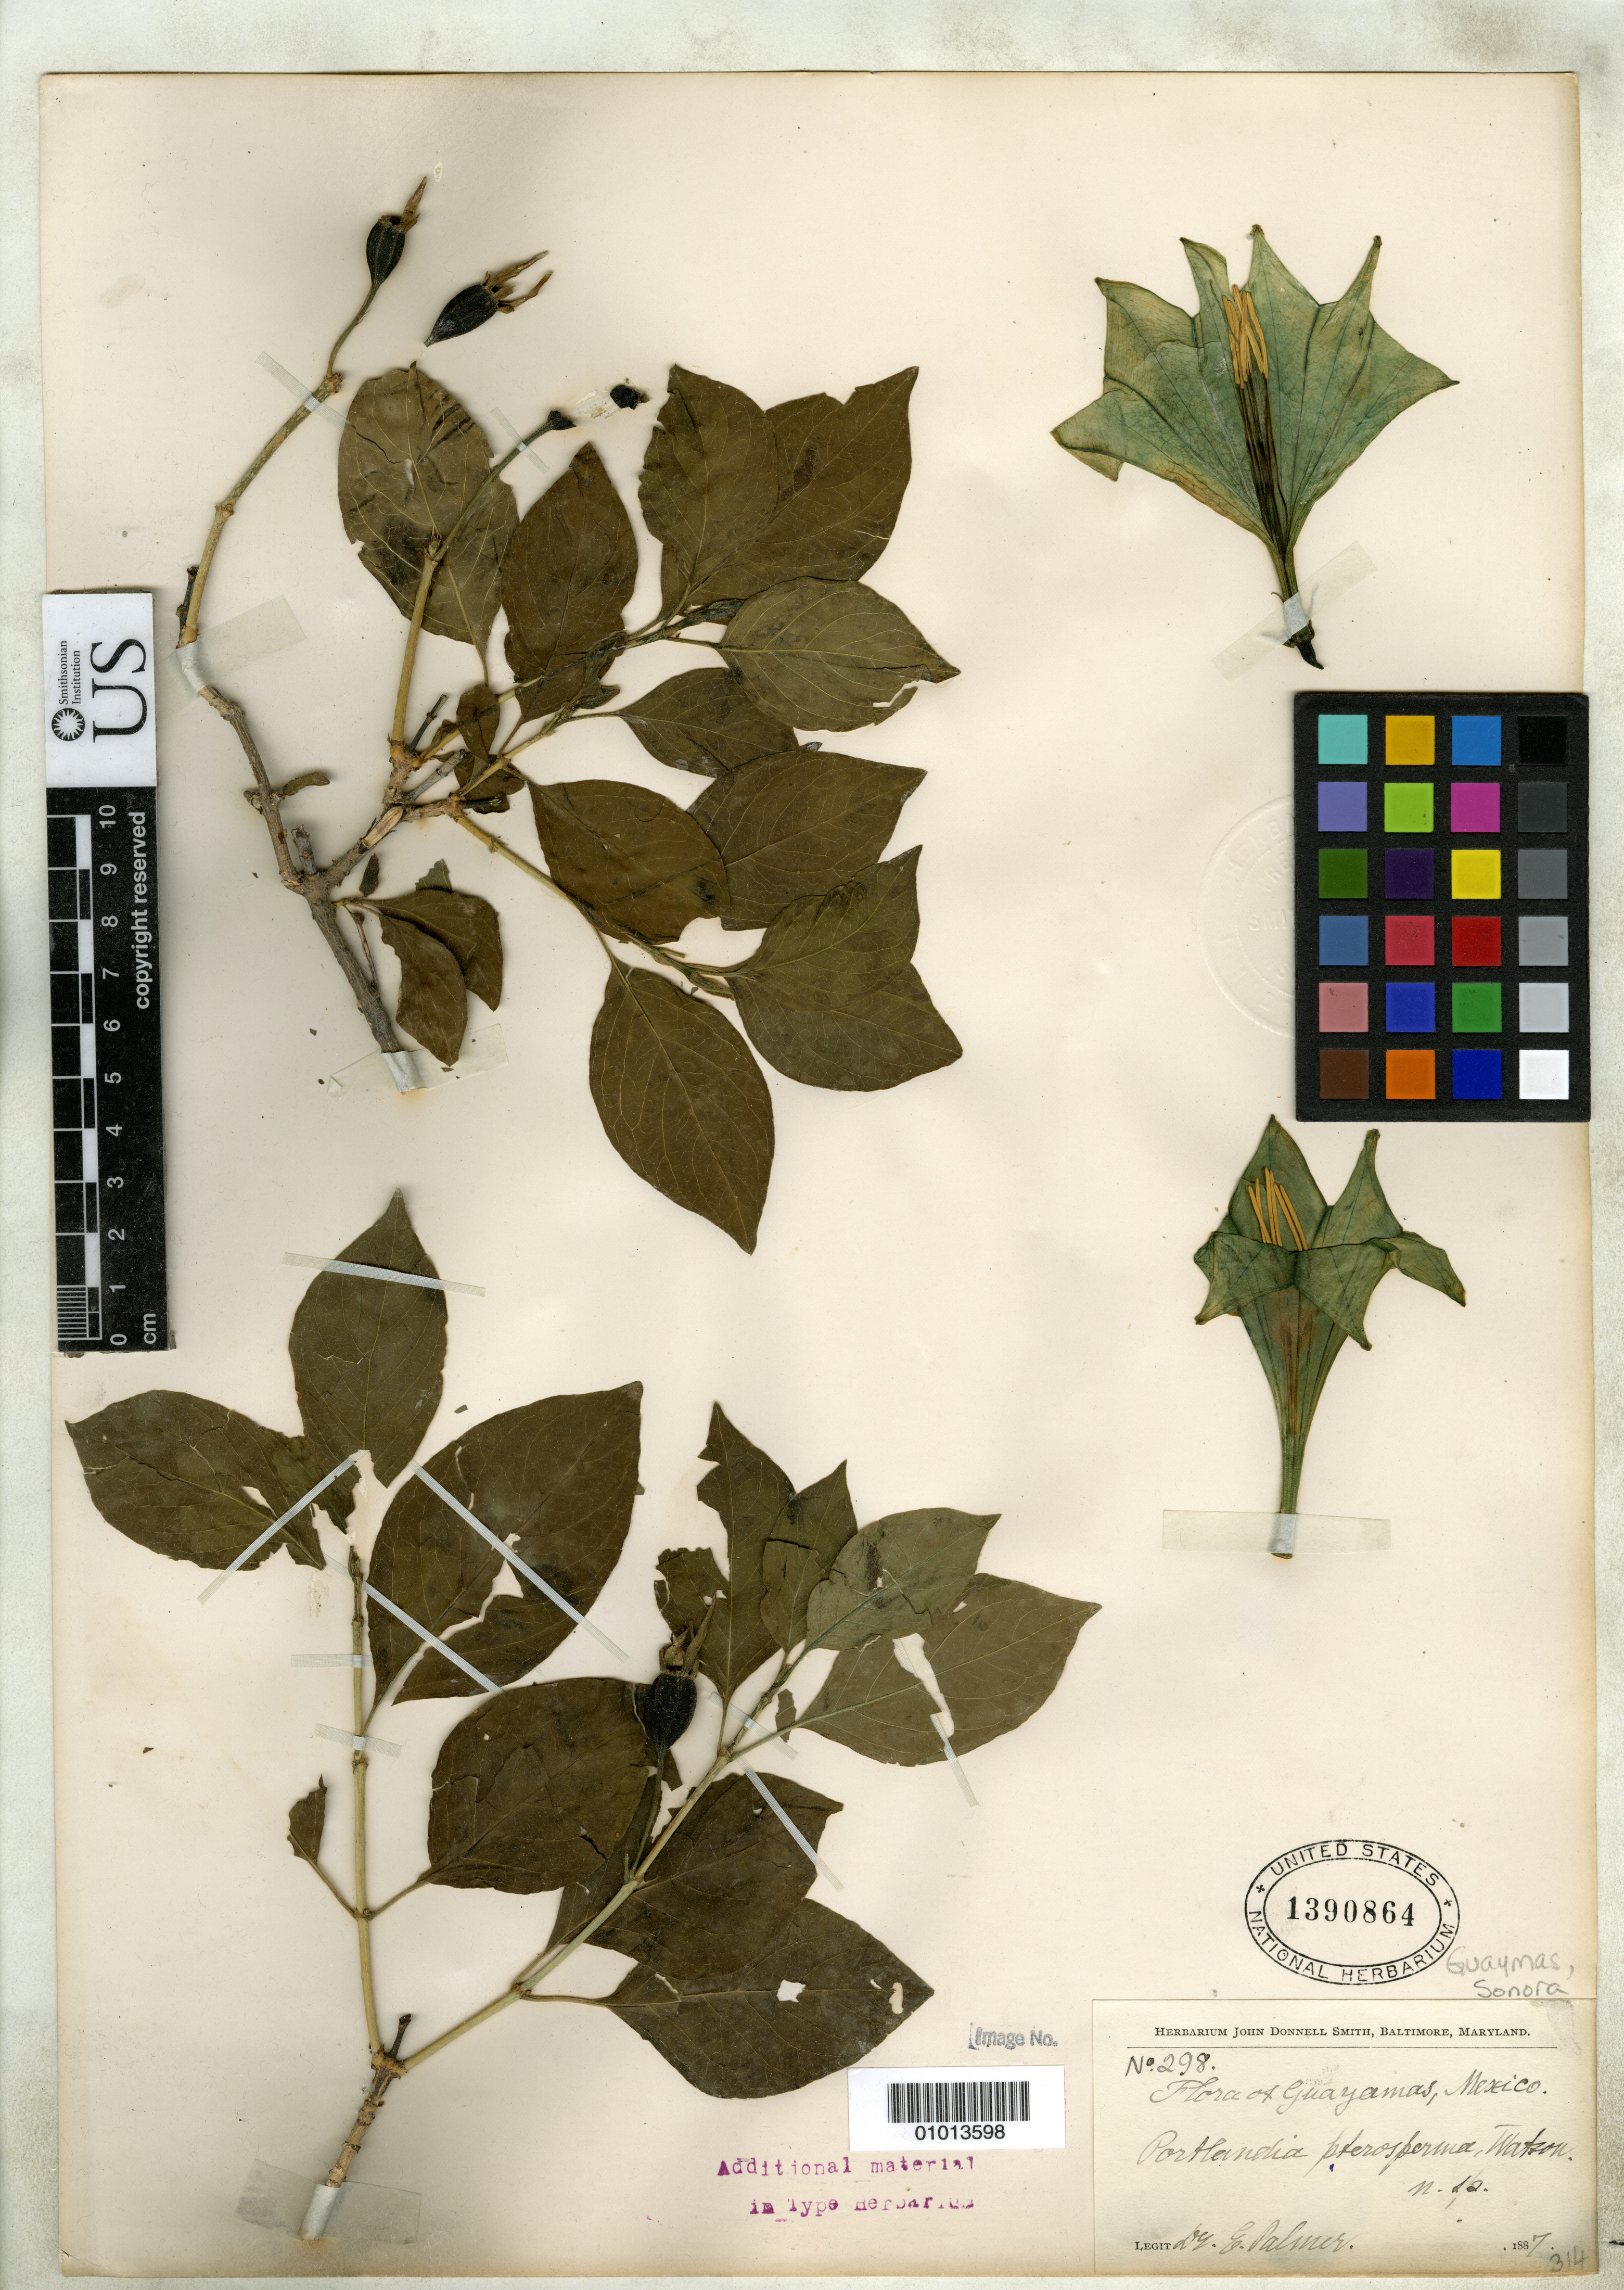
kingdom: Plantae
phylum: Tracheophyta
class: Magnoliopsida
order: Gentianales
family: Rubiaceae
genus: Portlandia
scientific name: Portlandia pterosperma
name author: S. Watson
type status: Type Collection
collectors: E. Palmer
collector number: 298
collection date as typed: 1887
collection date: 1887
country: Mexico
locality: Guayamas.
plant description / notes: Specimen ex John Donnell Smith herbarium.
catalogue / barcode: US 1390864